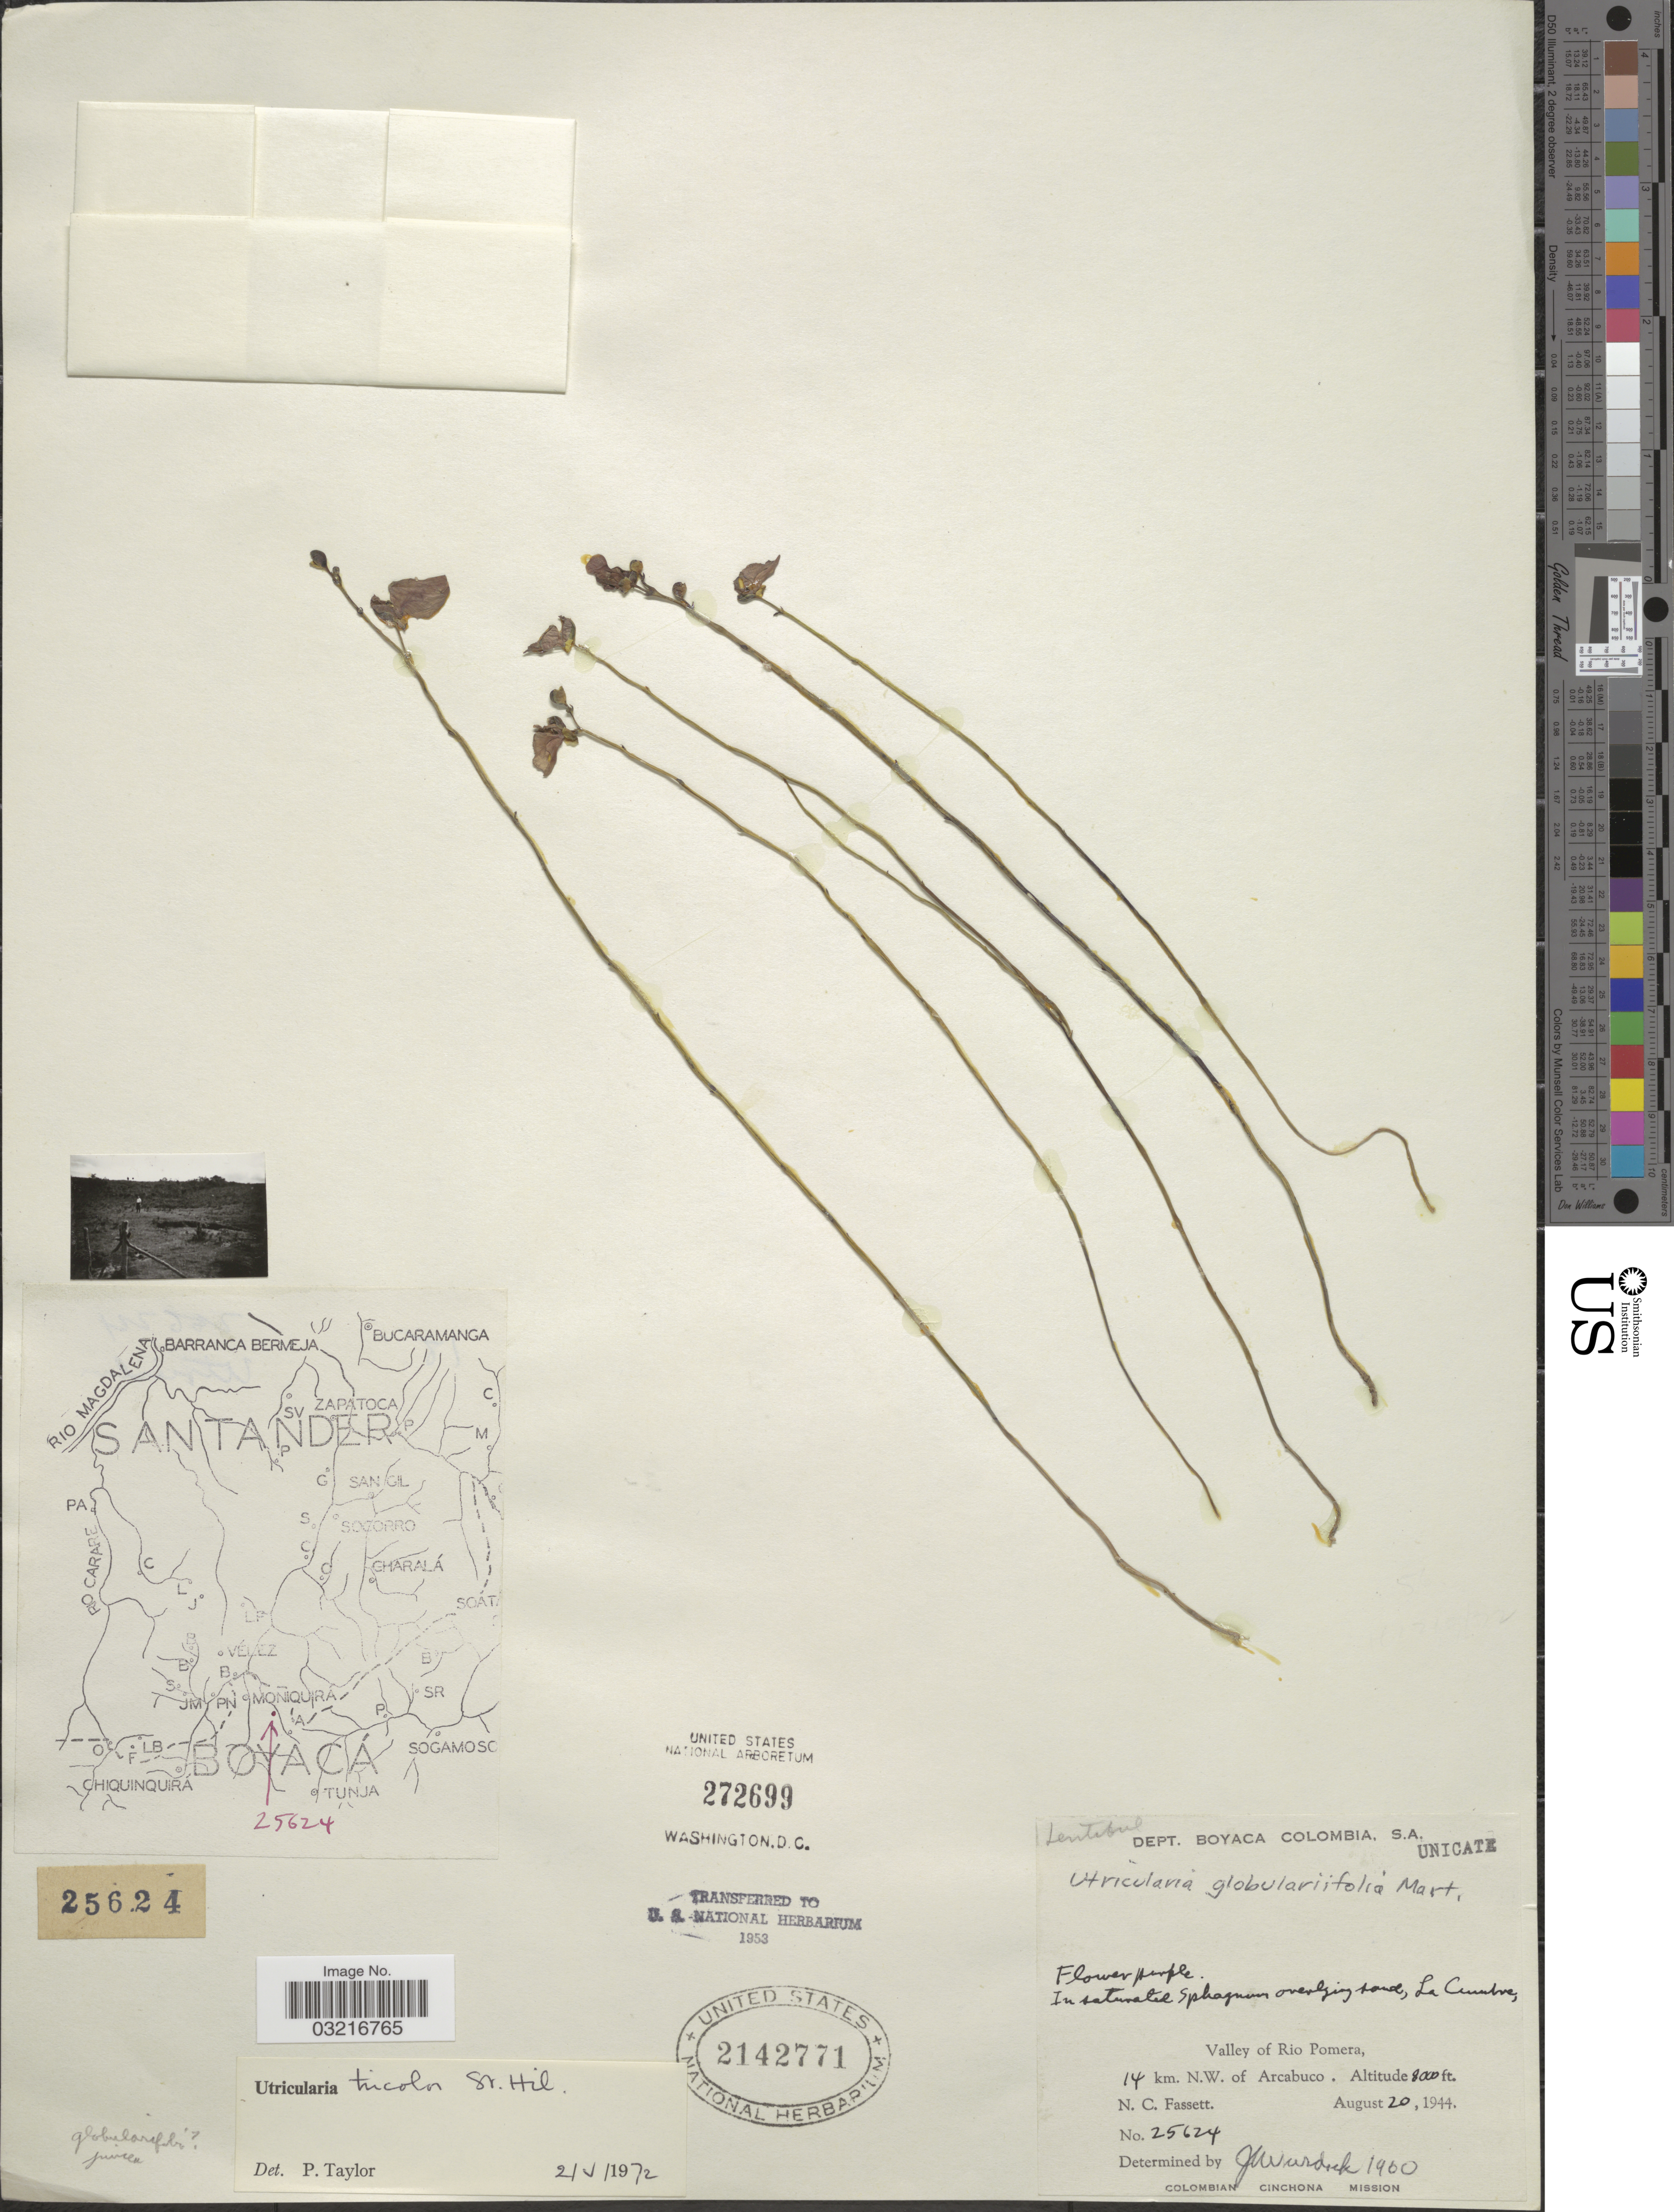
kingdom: Plantae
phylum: Tracheophyta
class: Magnoliopsida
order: Lamiales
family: Lentibulariaceae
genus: Utricularia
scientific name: Utricularia tricolor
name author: A. St.-Hil.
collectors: N. C. Fassett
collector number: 25624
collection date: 1944-08-20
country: Colombia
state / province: Boyacá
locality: Dept. Boyaca, Valley of Rio Pomera, 14 km. N.W. of Arcabuco.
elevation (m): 2438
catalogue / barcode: US 2142771